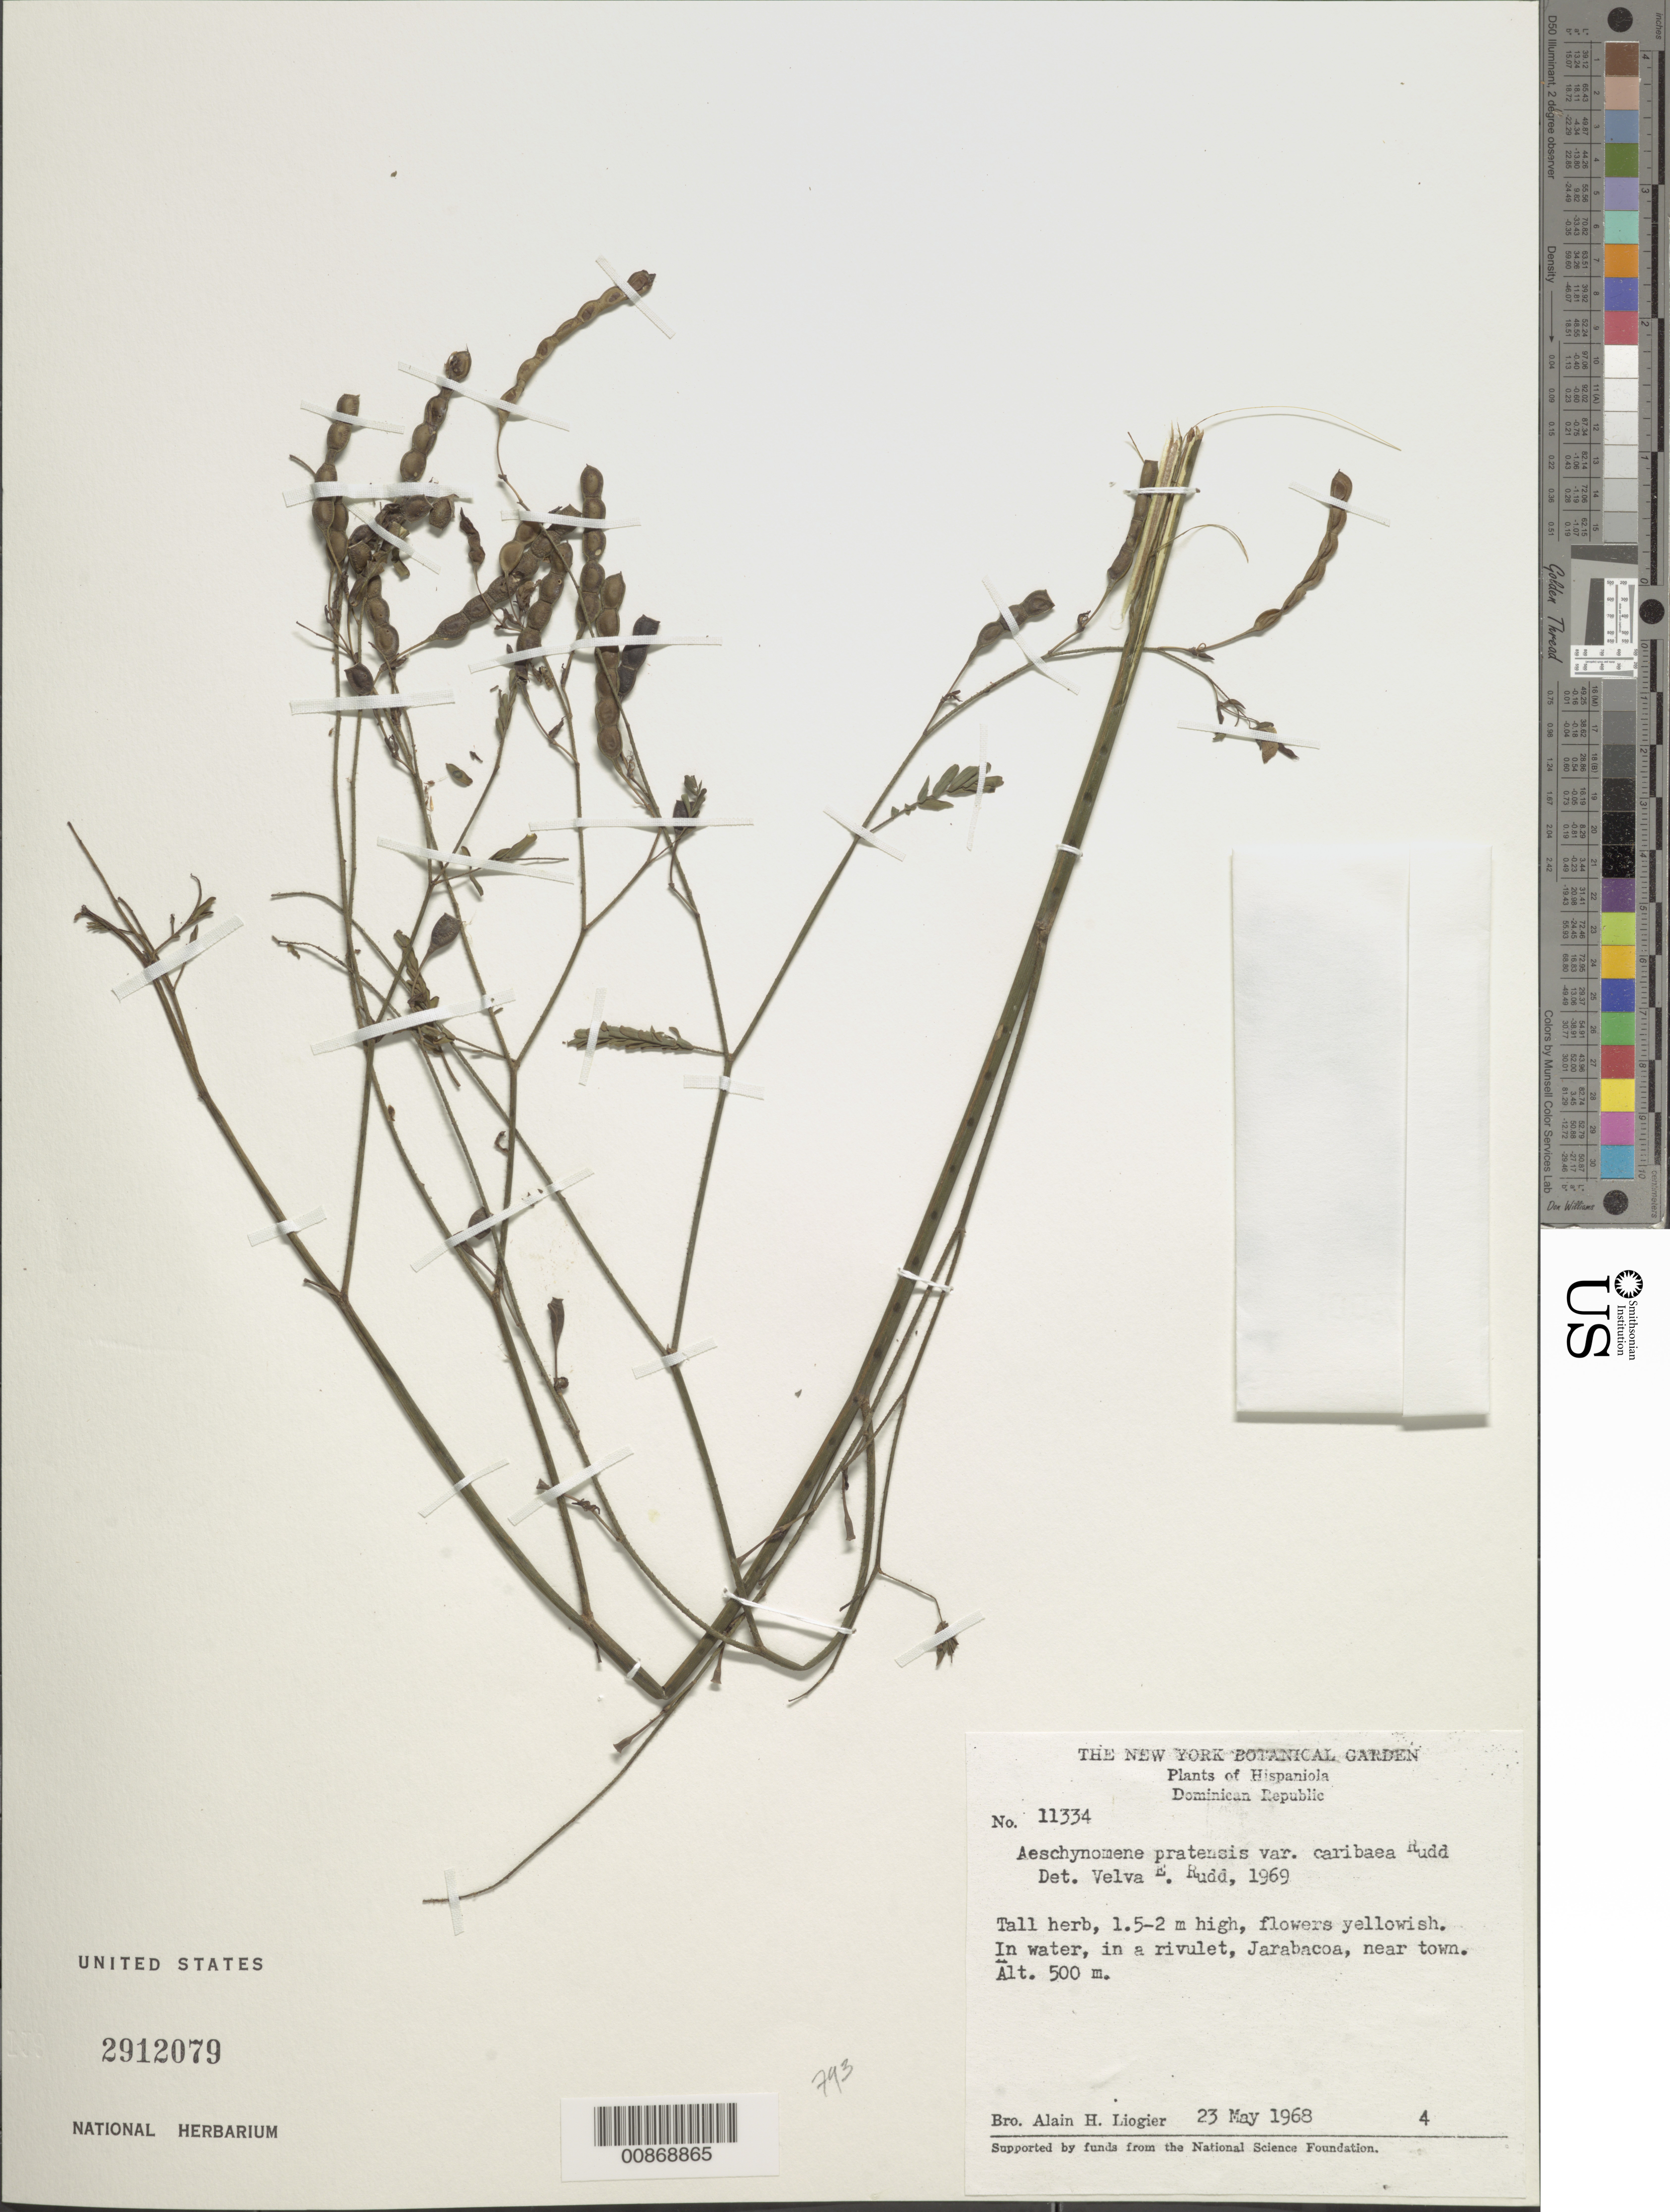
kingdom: Plantae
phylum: Tracheophyta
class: Magnoliopsida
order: Fabales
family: Fabaceae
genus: Aeschynomene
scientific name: Aeschynomene pratensis var. caribaea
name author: Rudd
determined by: Rudd, V. E.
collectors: A. H. Liogier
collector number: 11334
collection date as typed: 23 May 1968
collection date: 1968-05-23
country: Dominican Republic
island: Hispaniola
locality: Jarabacoa, near town.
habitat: In water, in a rivulet.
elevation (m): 500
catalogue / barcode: US 2912079